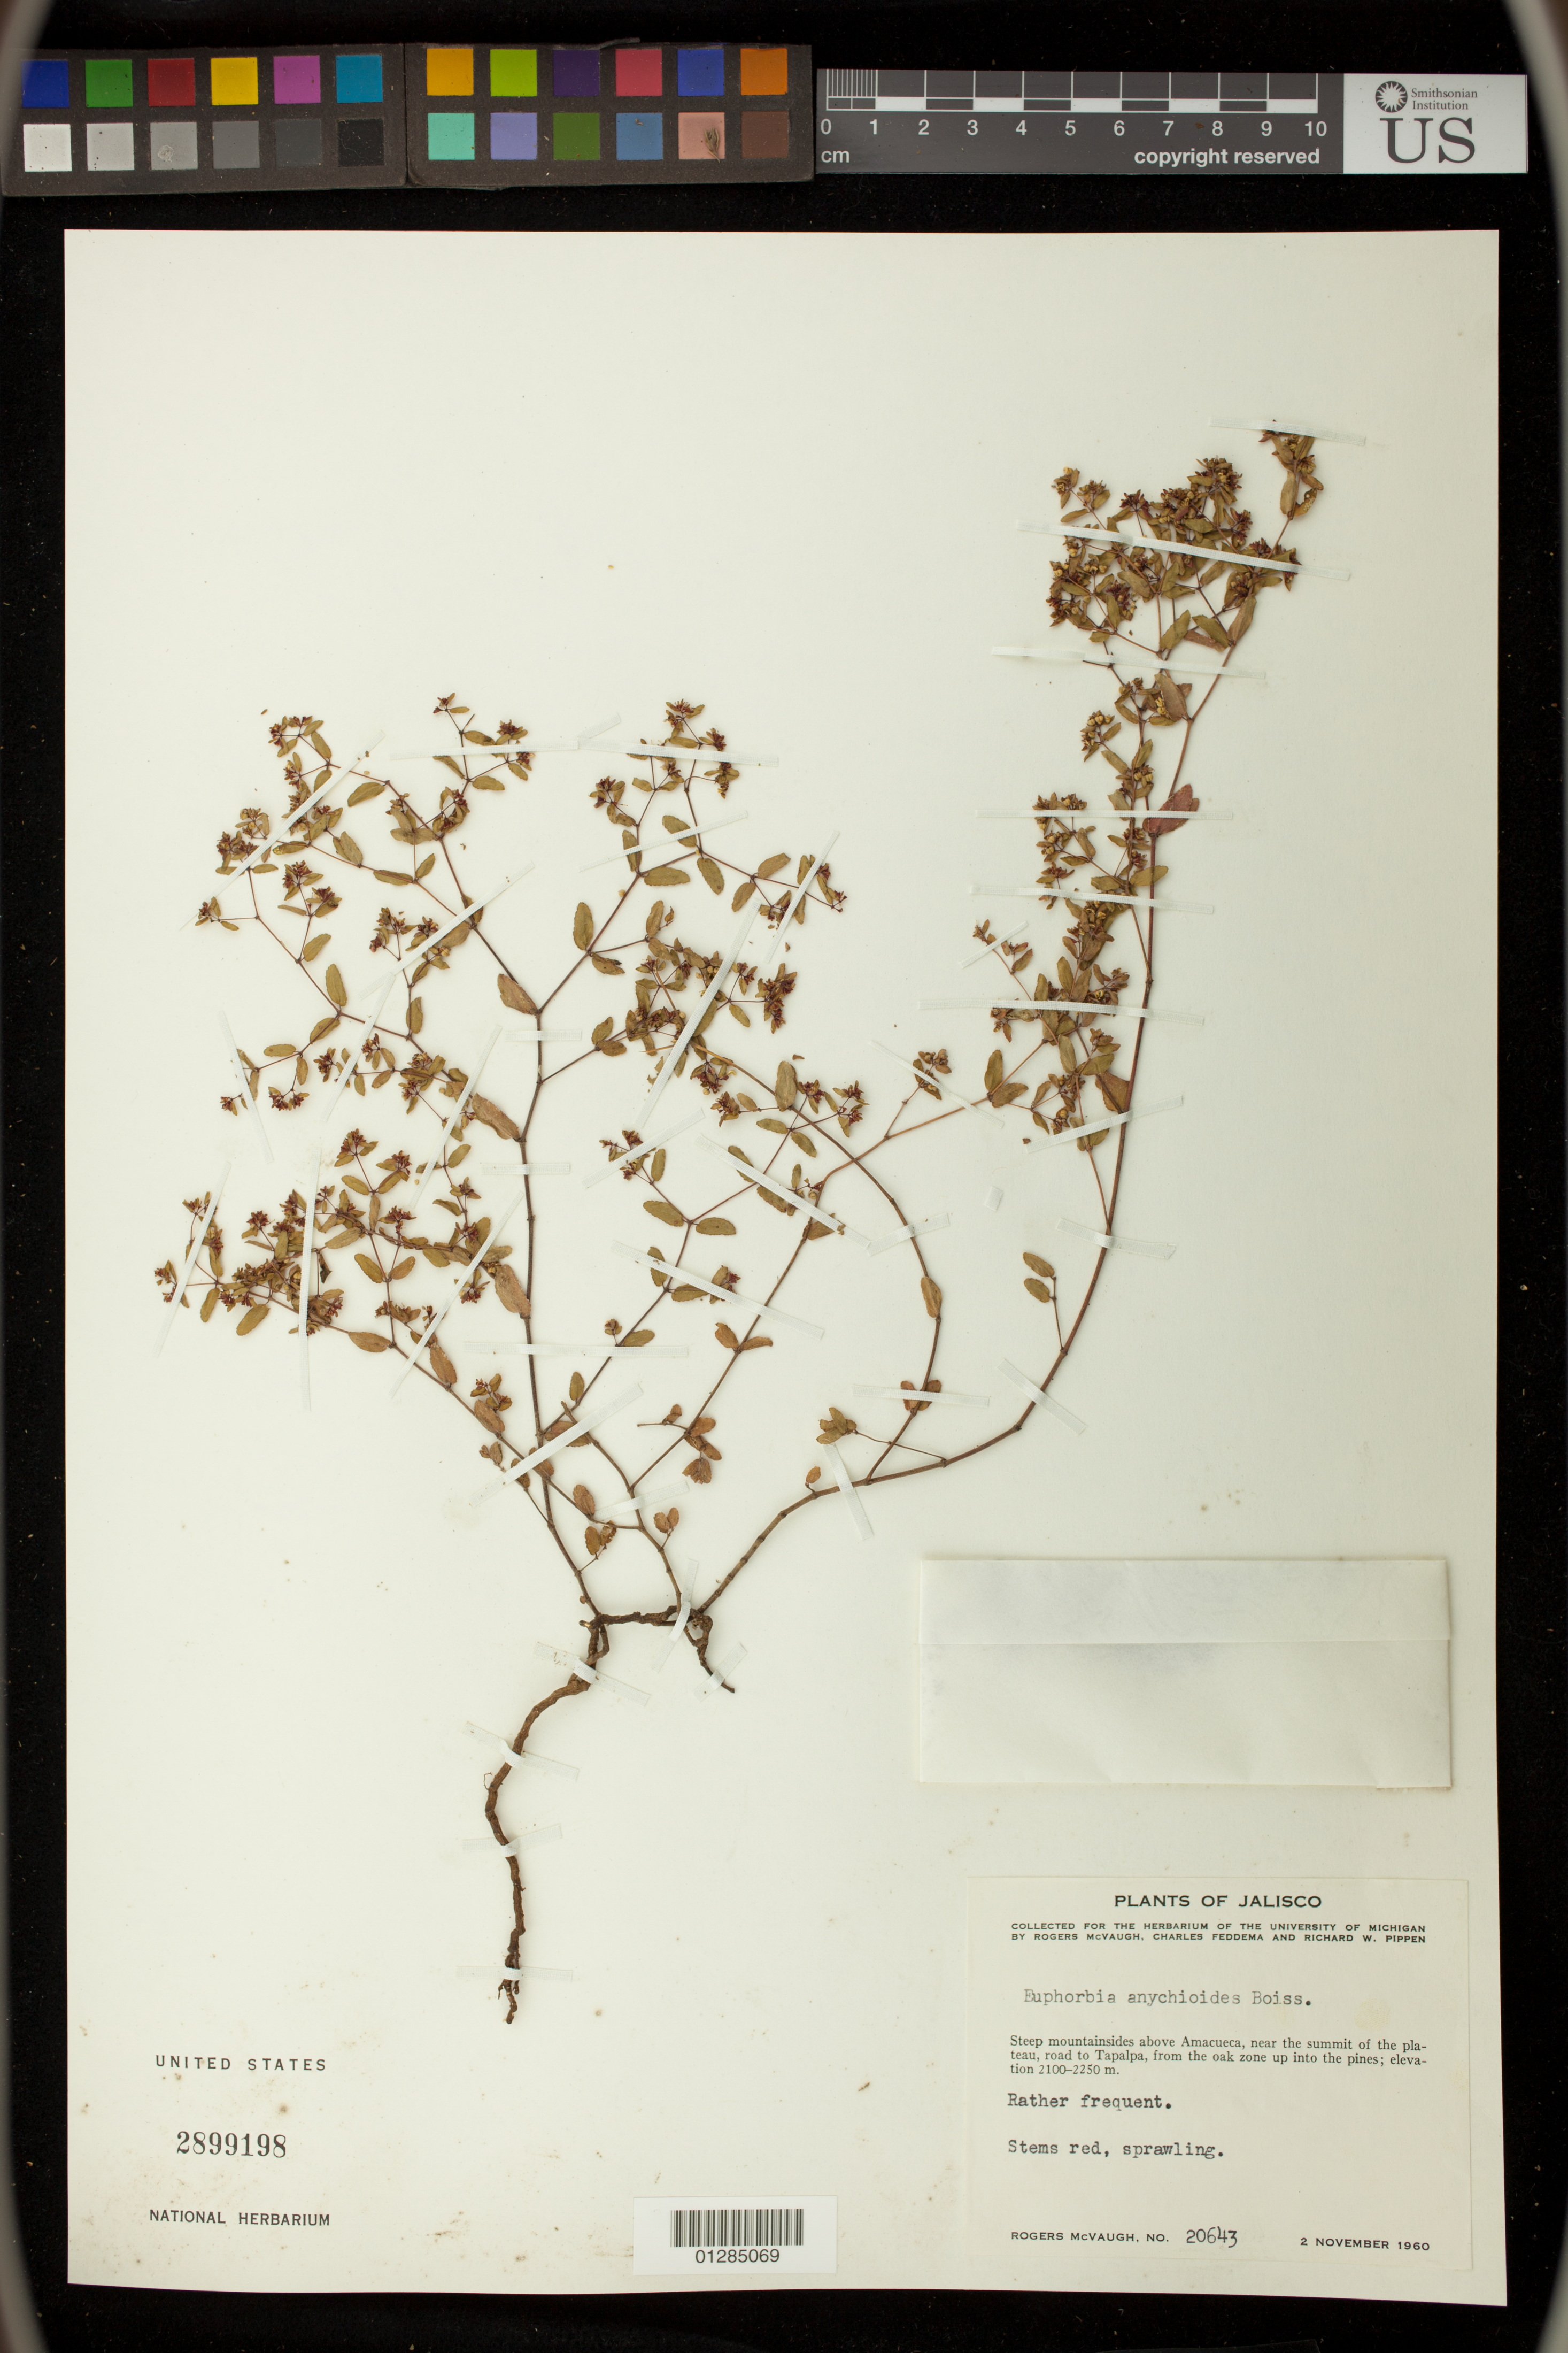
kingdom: Plantae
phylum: Tracheophyta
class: Magnoliopsida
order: Malpighiales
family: Euphorbiaceae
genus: Euphorbia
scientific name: Euphorbia anychioides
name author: Boiss.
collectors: R. McVaugh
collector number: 20643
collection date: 1960-11-02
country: Mexico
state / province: Jalisco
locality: above Amacueca, near the summit of the plateau, road to Tapala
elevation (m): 2100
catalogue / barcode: US 2899198